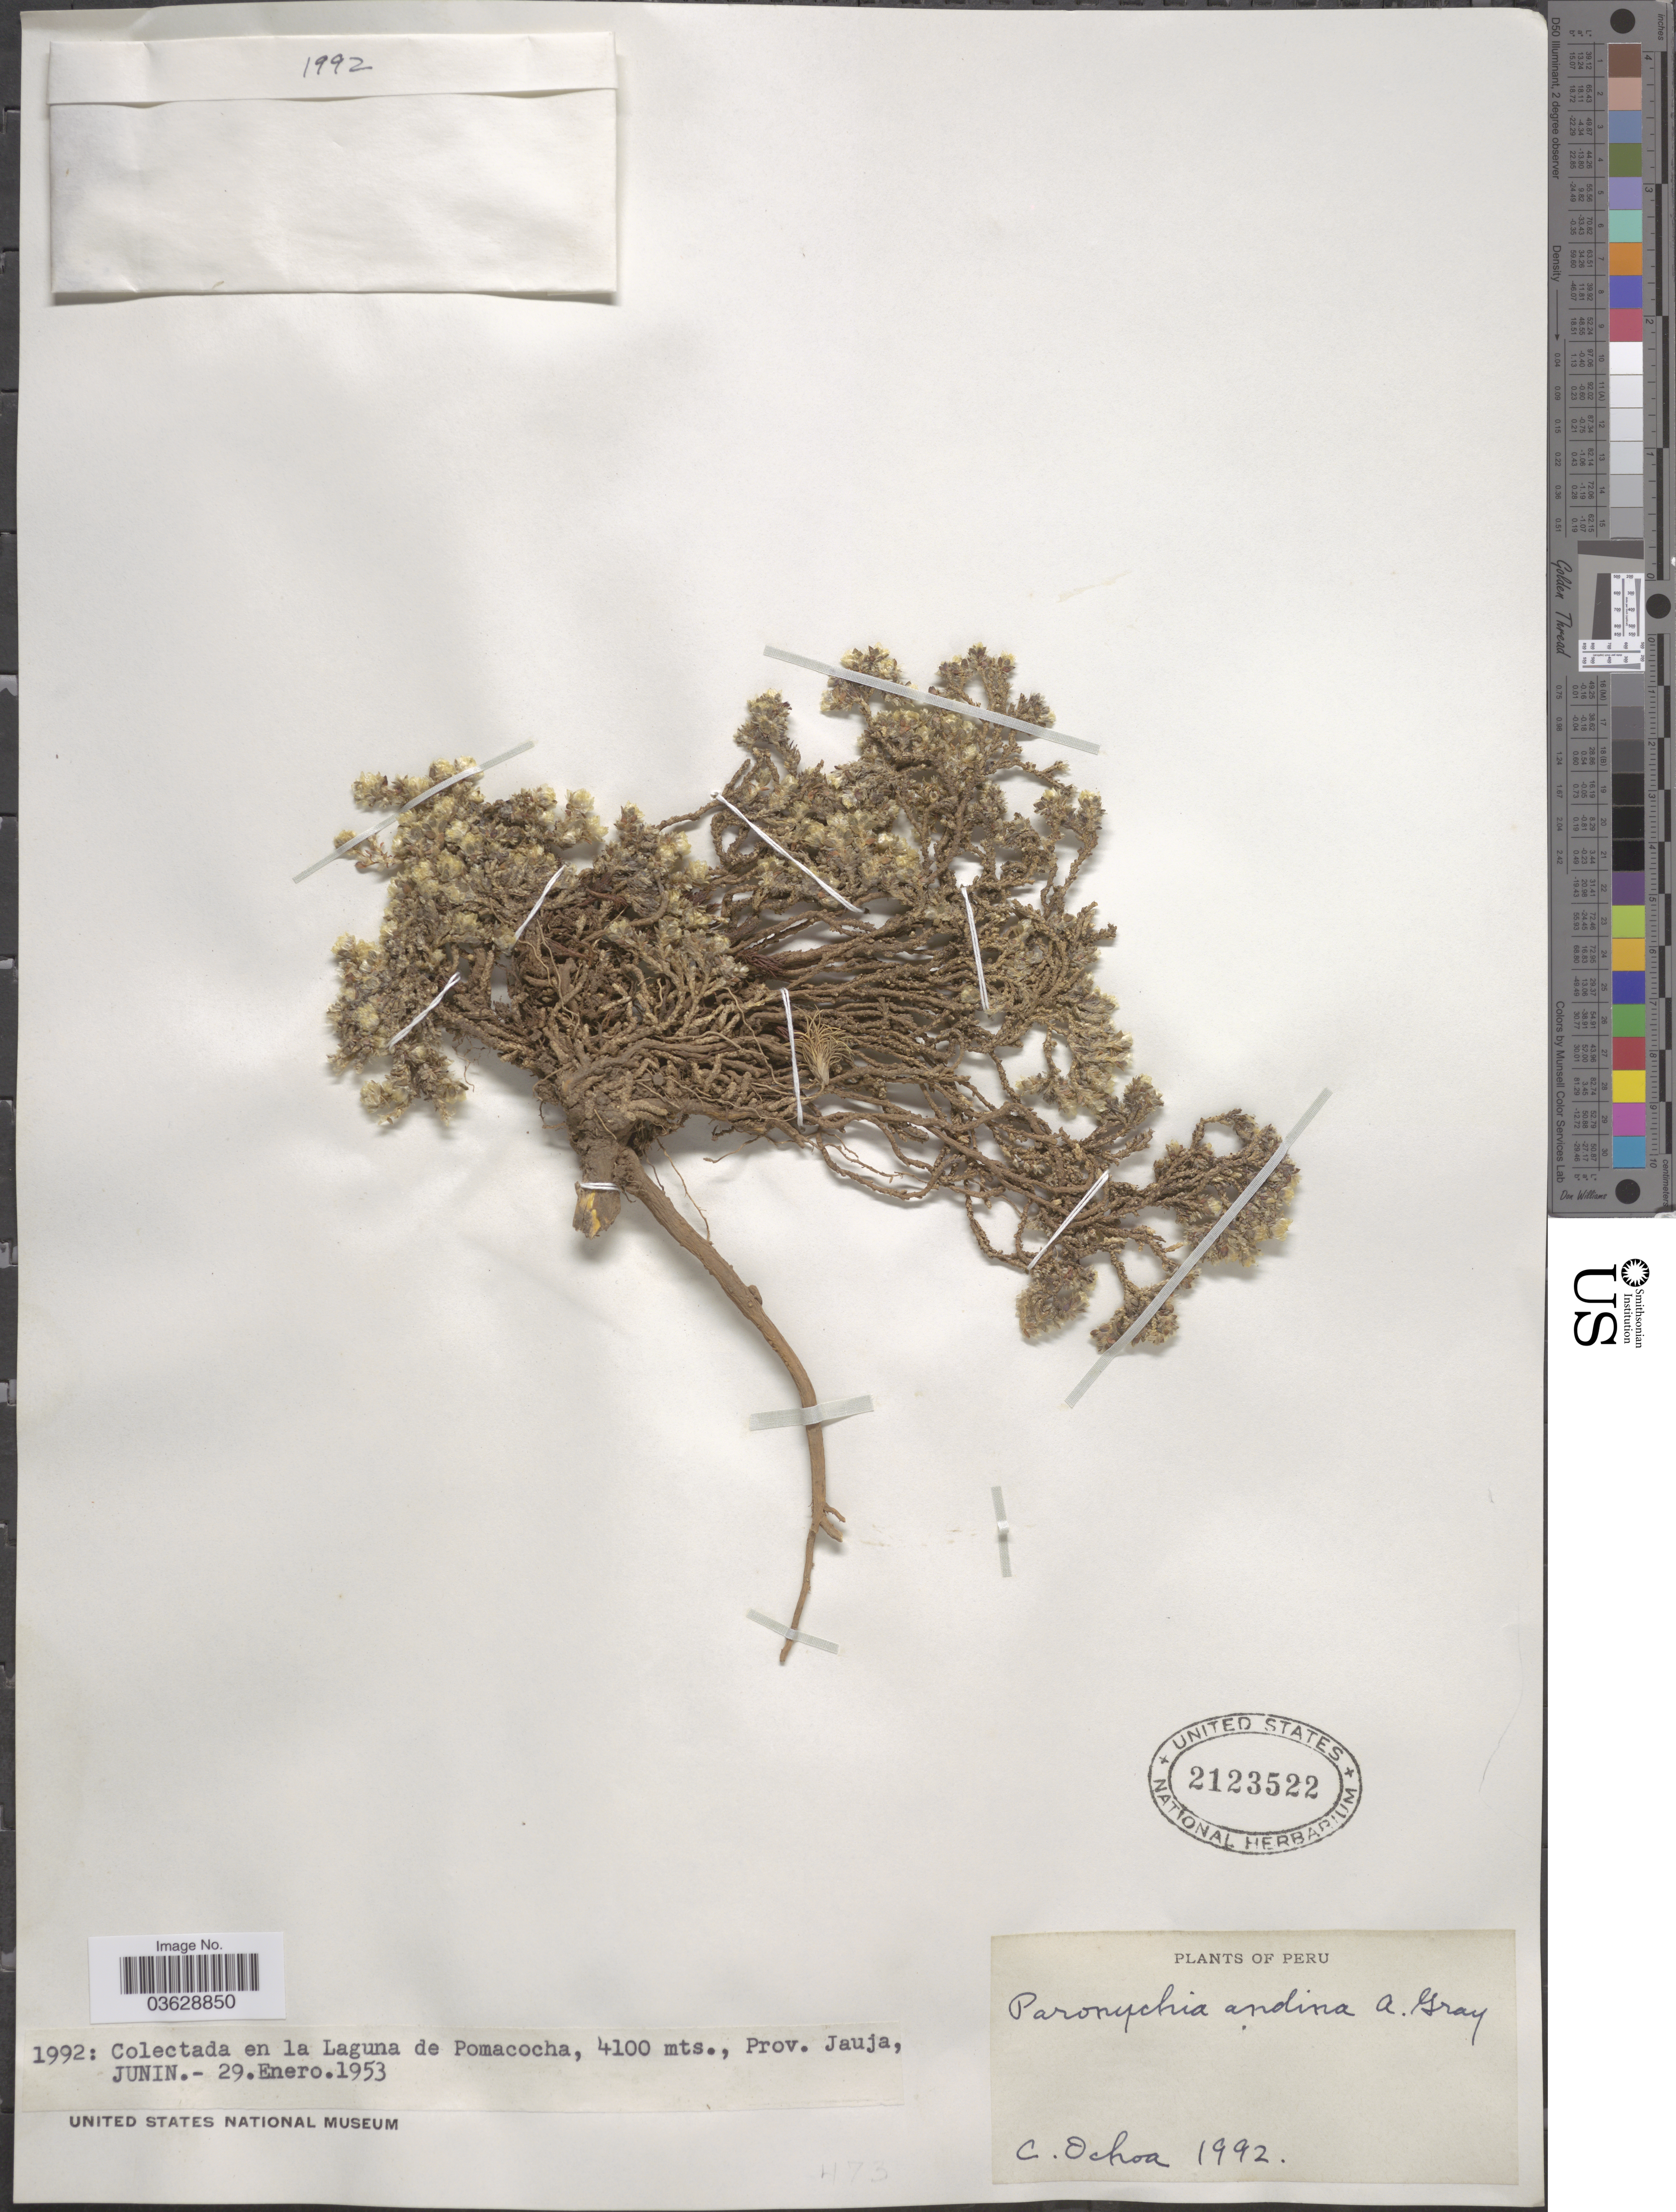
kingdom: Plantae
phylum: Tracheophyta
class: Magnoliopsida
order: Caryophyllales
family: Caryophyllaceae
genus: Paronychia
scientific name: Paronychia andina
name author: A. Gray in Wilkes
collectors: C. Ochoa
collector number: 1992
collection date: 1953-01-29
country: Peru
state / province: Junín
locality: En la Laguna de Pomachocha, Prov. Jauja.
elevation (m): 4100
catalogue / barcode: US 2123522